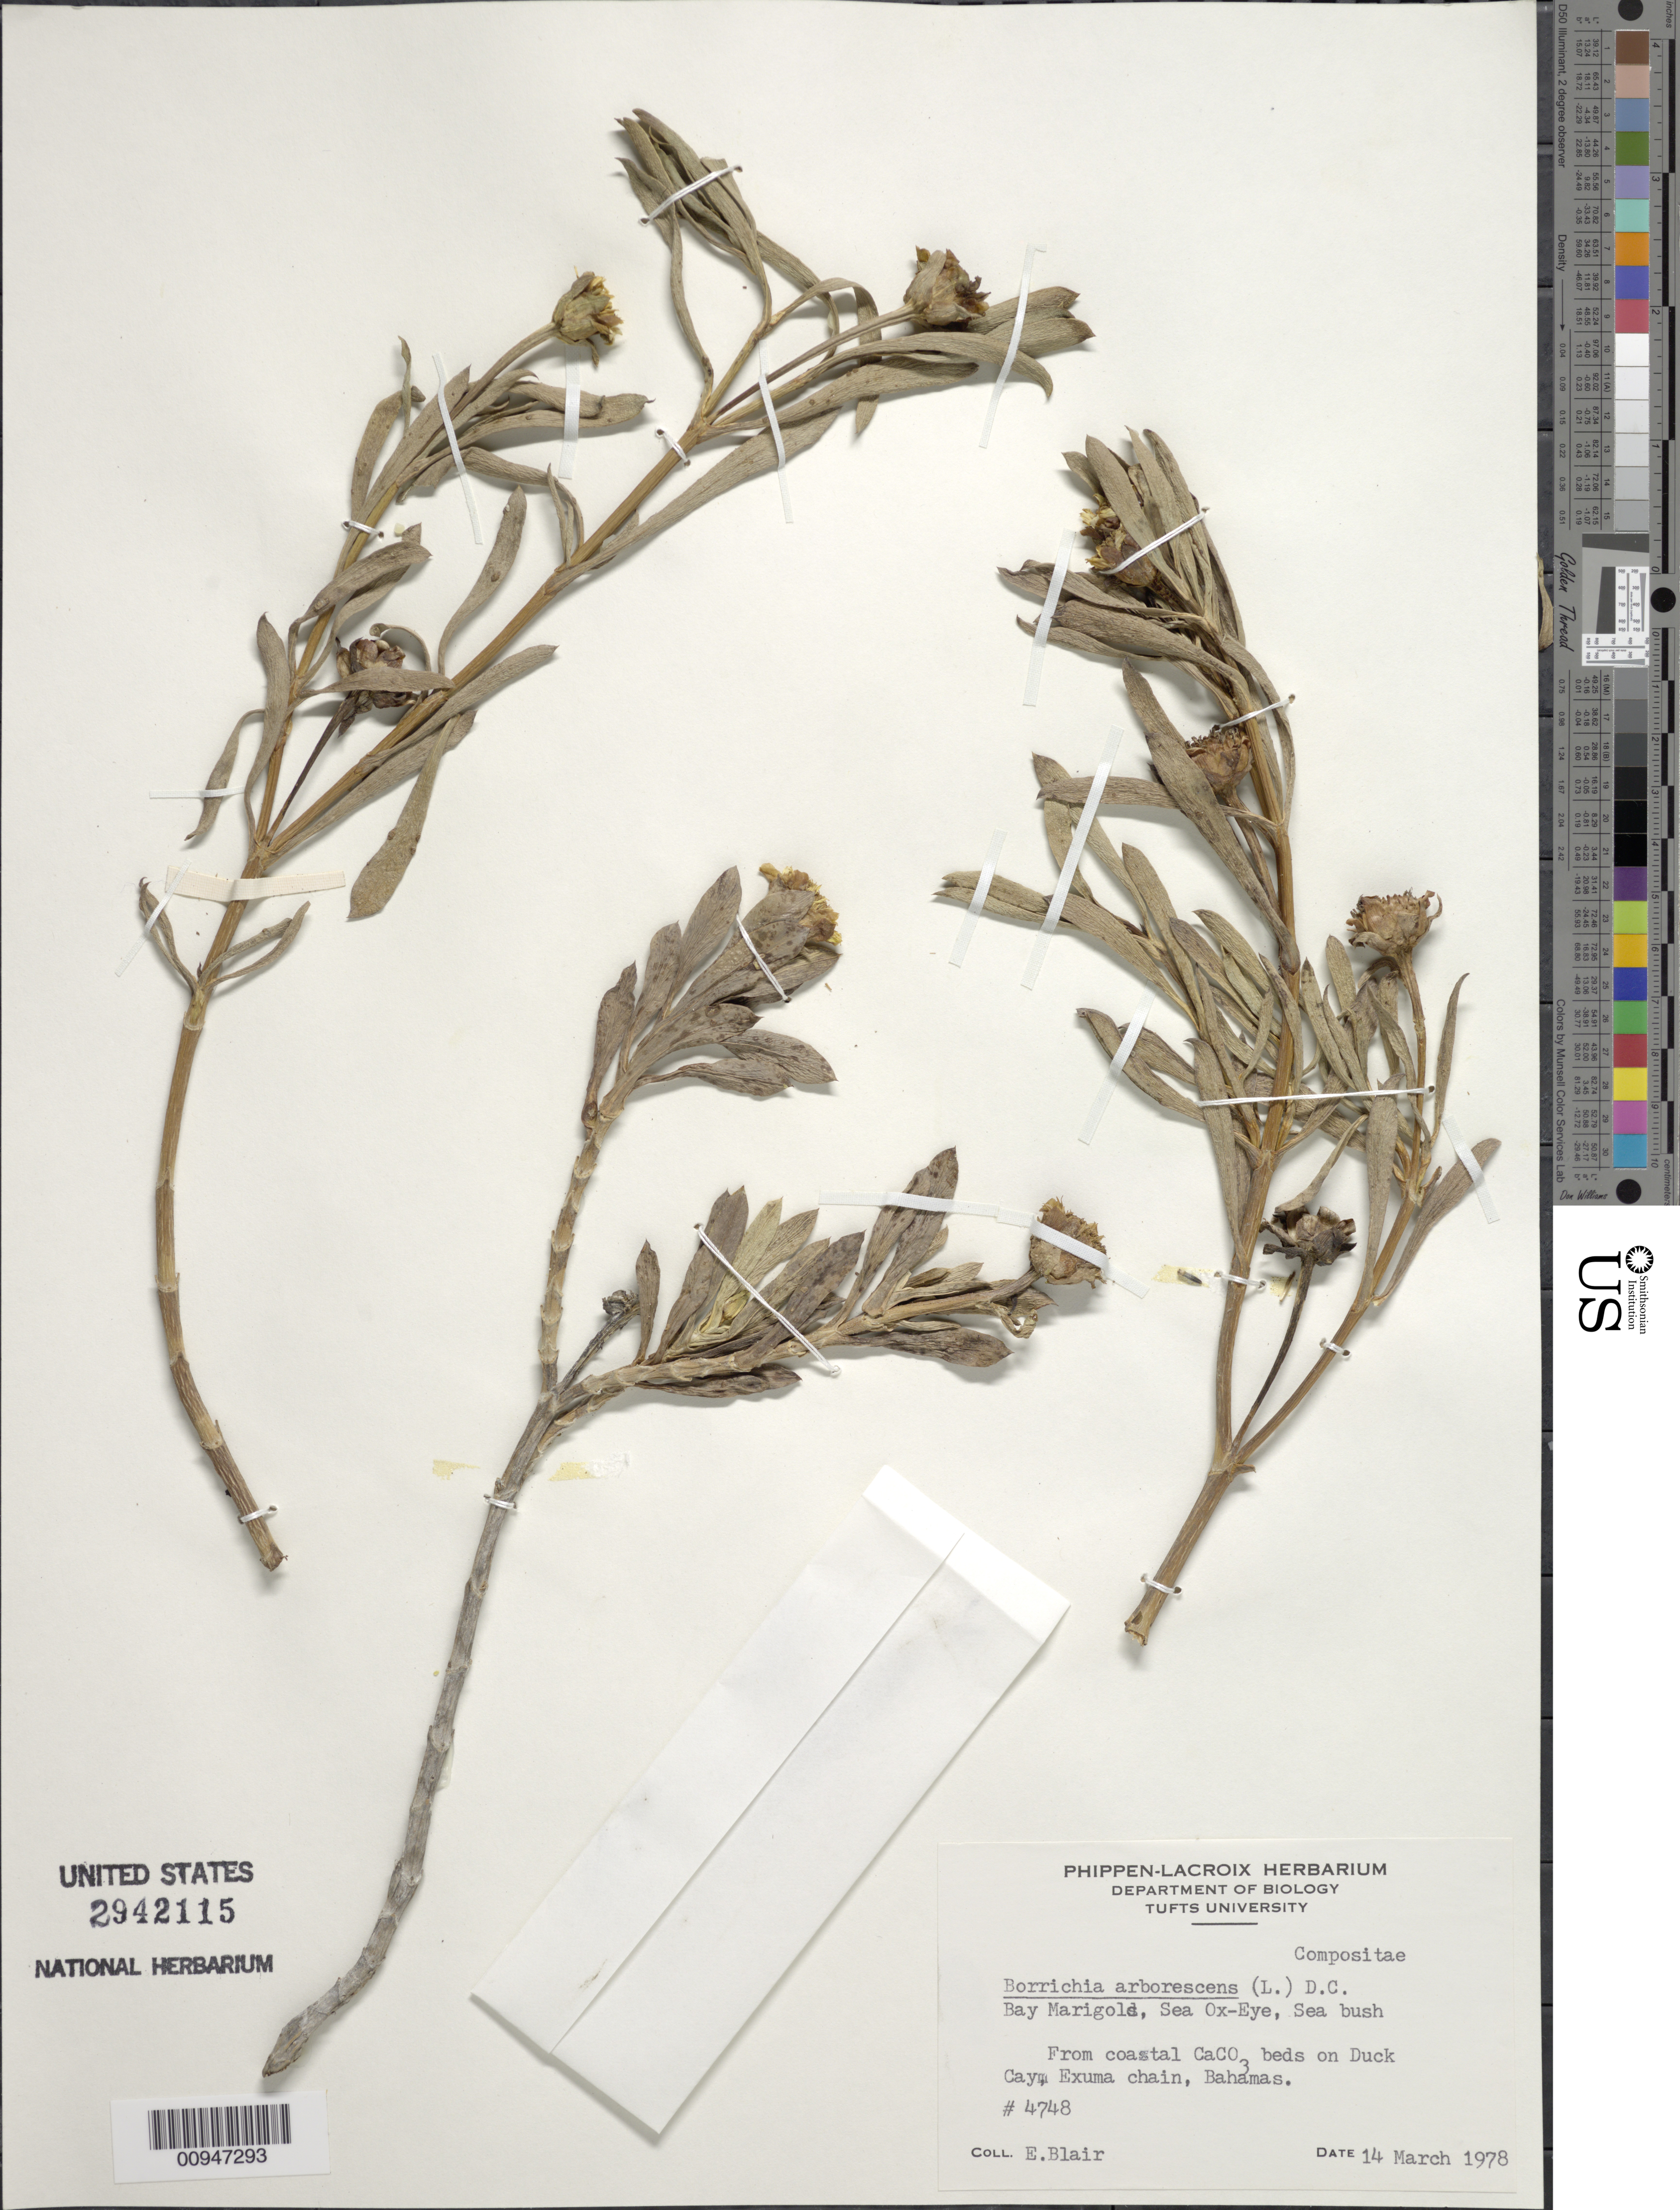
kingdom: Plantae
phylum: Tracheophyta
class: Magnoliopsida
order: Asterales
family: Asteraceae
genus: Borrichia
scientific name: Borrichia arborescens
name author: (L.) DC.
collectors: E. Blair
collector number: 4748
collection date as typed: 14 Mar 1978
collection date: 1978-03-14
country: Bahamas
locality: On Duck Cay, Exuma Chain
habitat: From coastal CaCO3 beds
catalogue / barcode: US 2942115